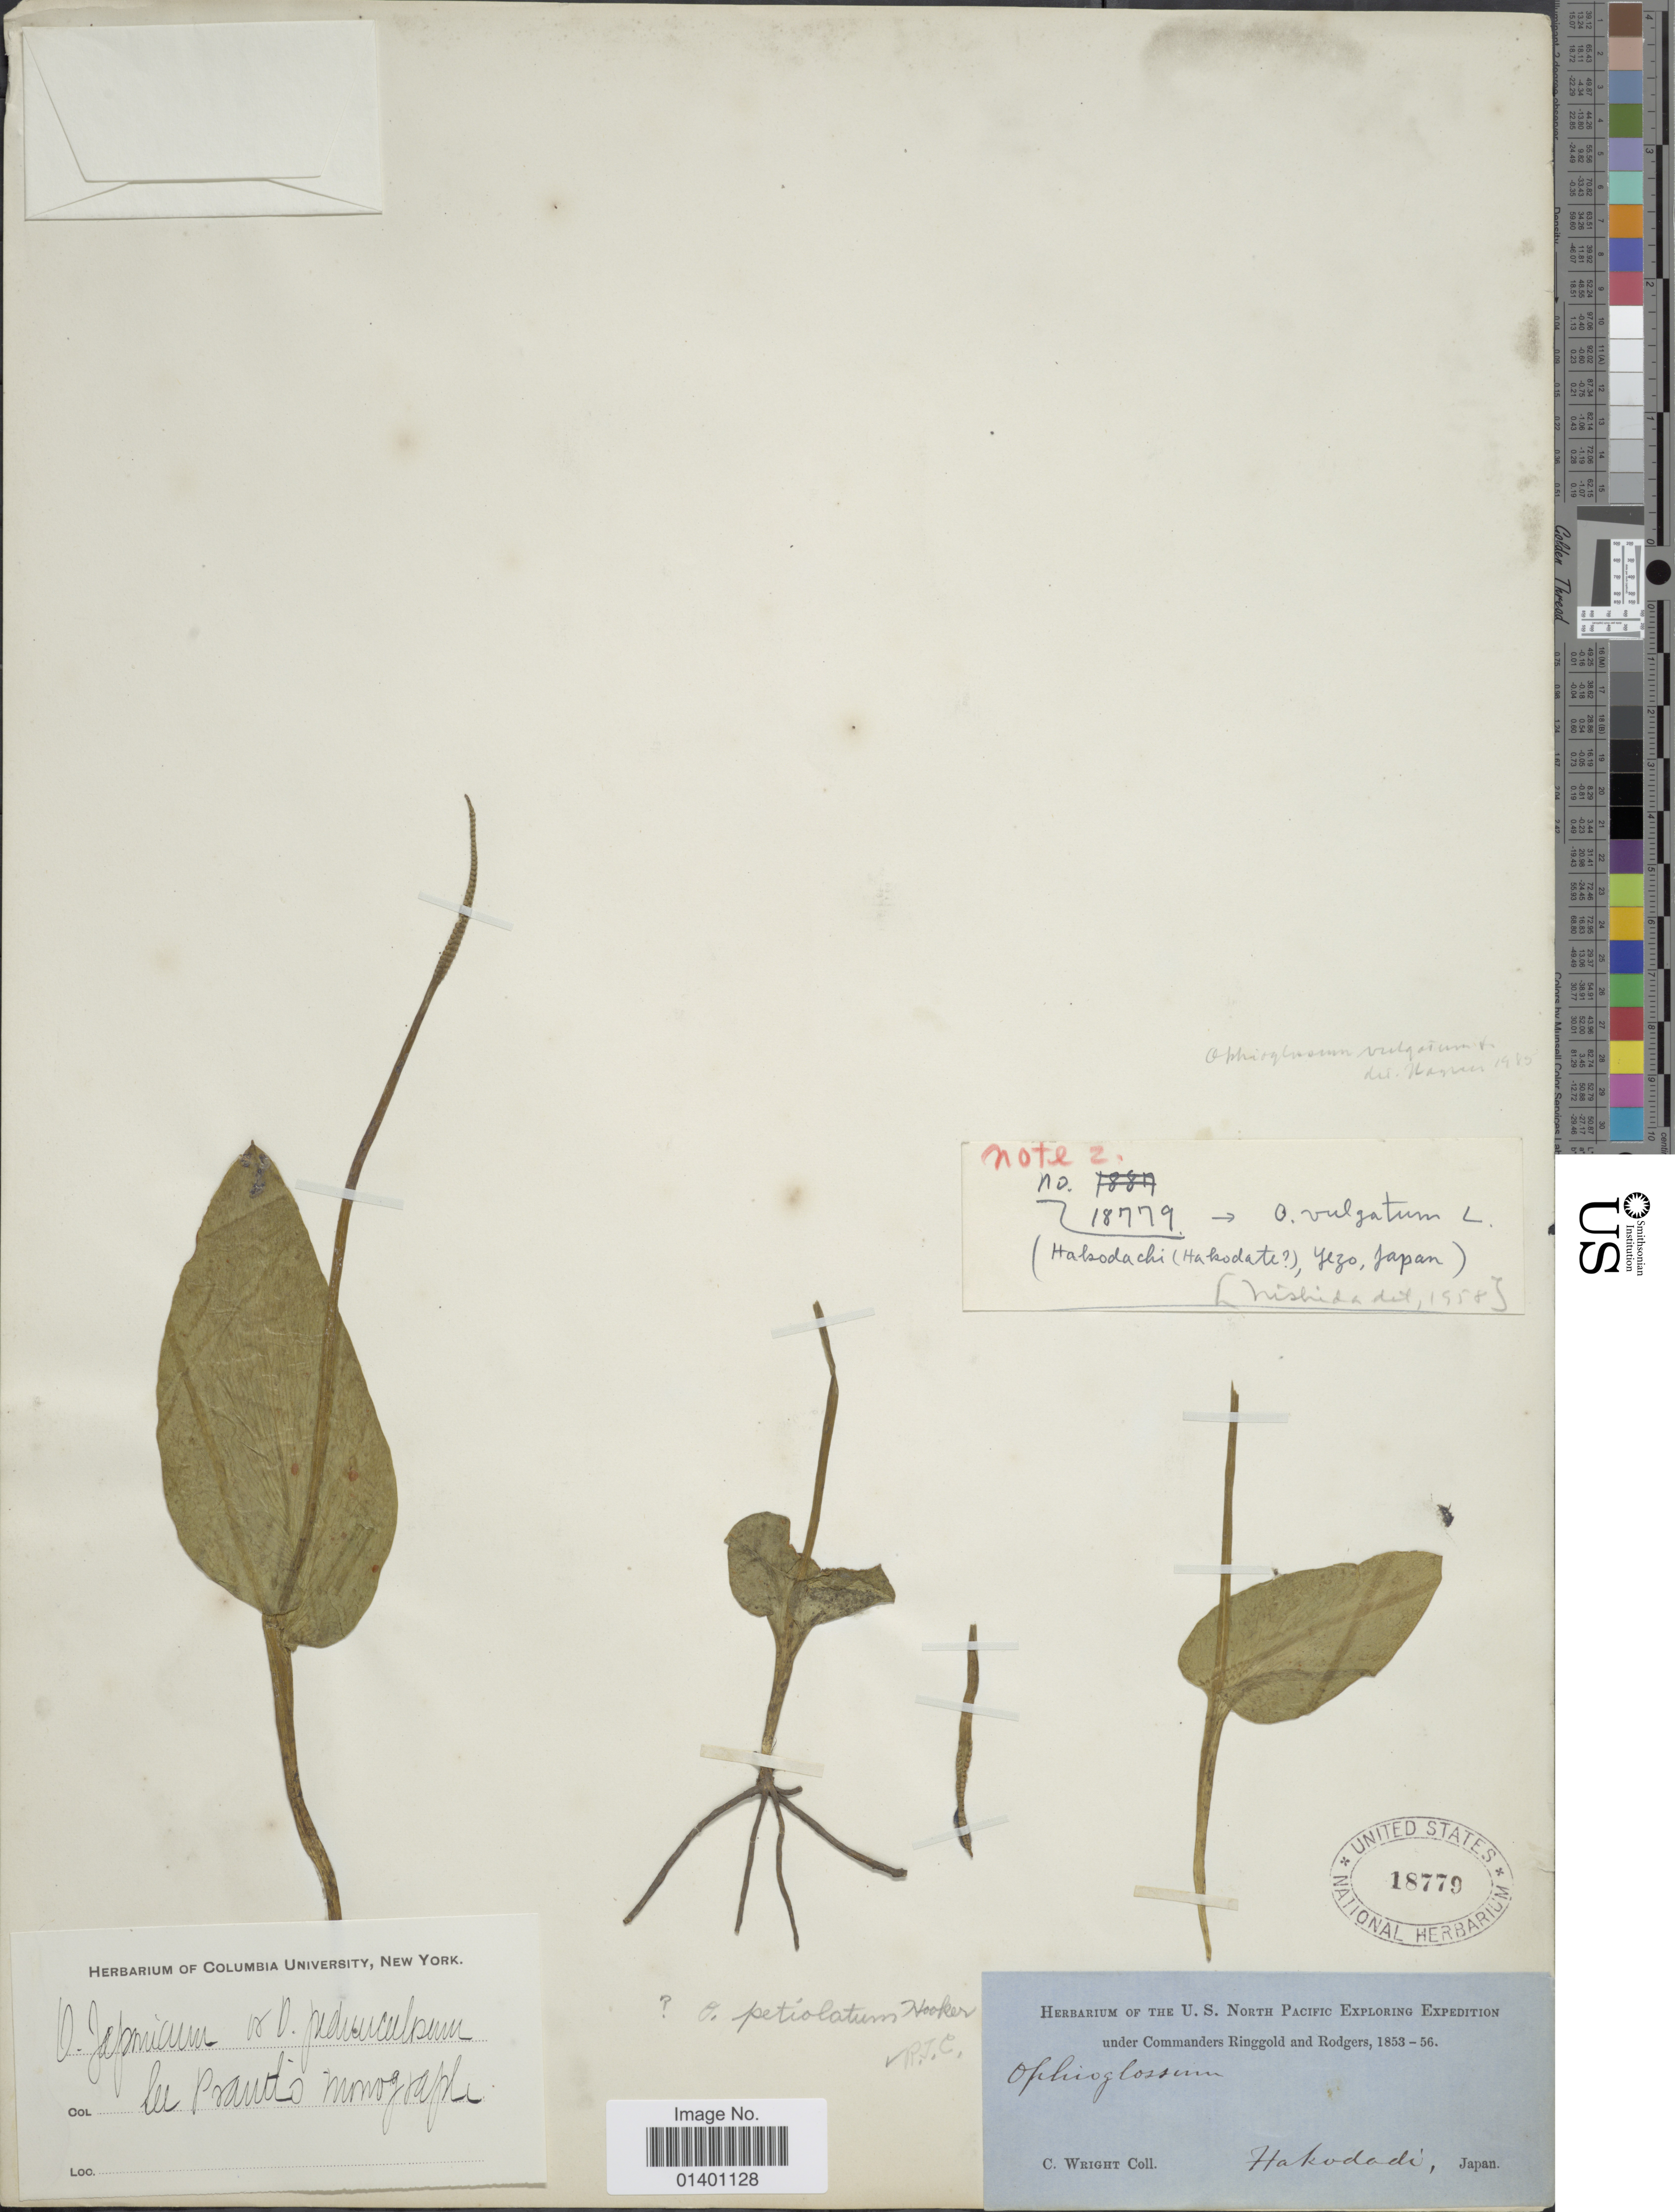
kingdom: Plantae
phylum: Tracheophyta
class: Polypodiopsida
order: Ophioglossales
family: Ophioglossaceae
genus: Ophioglossum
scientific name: Ophioglossum vulgatum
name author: L.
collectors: C. Wright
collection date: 1853/1856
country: Japan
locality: Hakodadi.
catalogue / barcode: US 18779